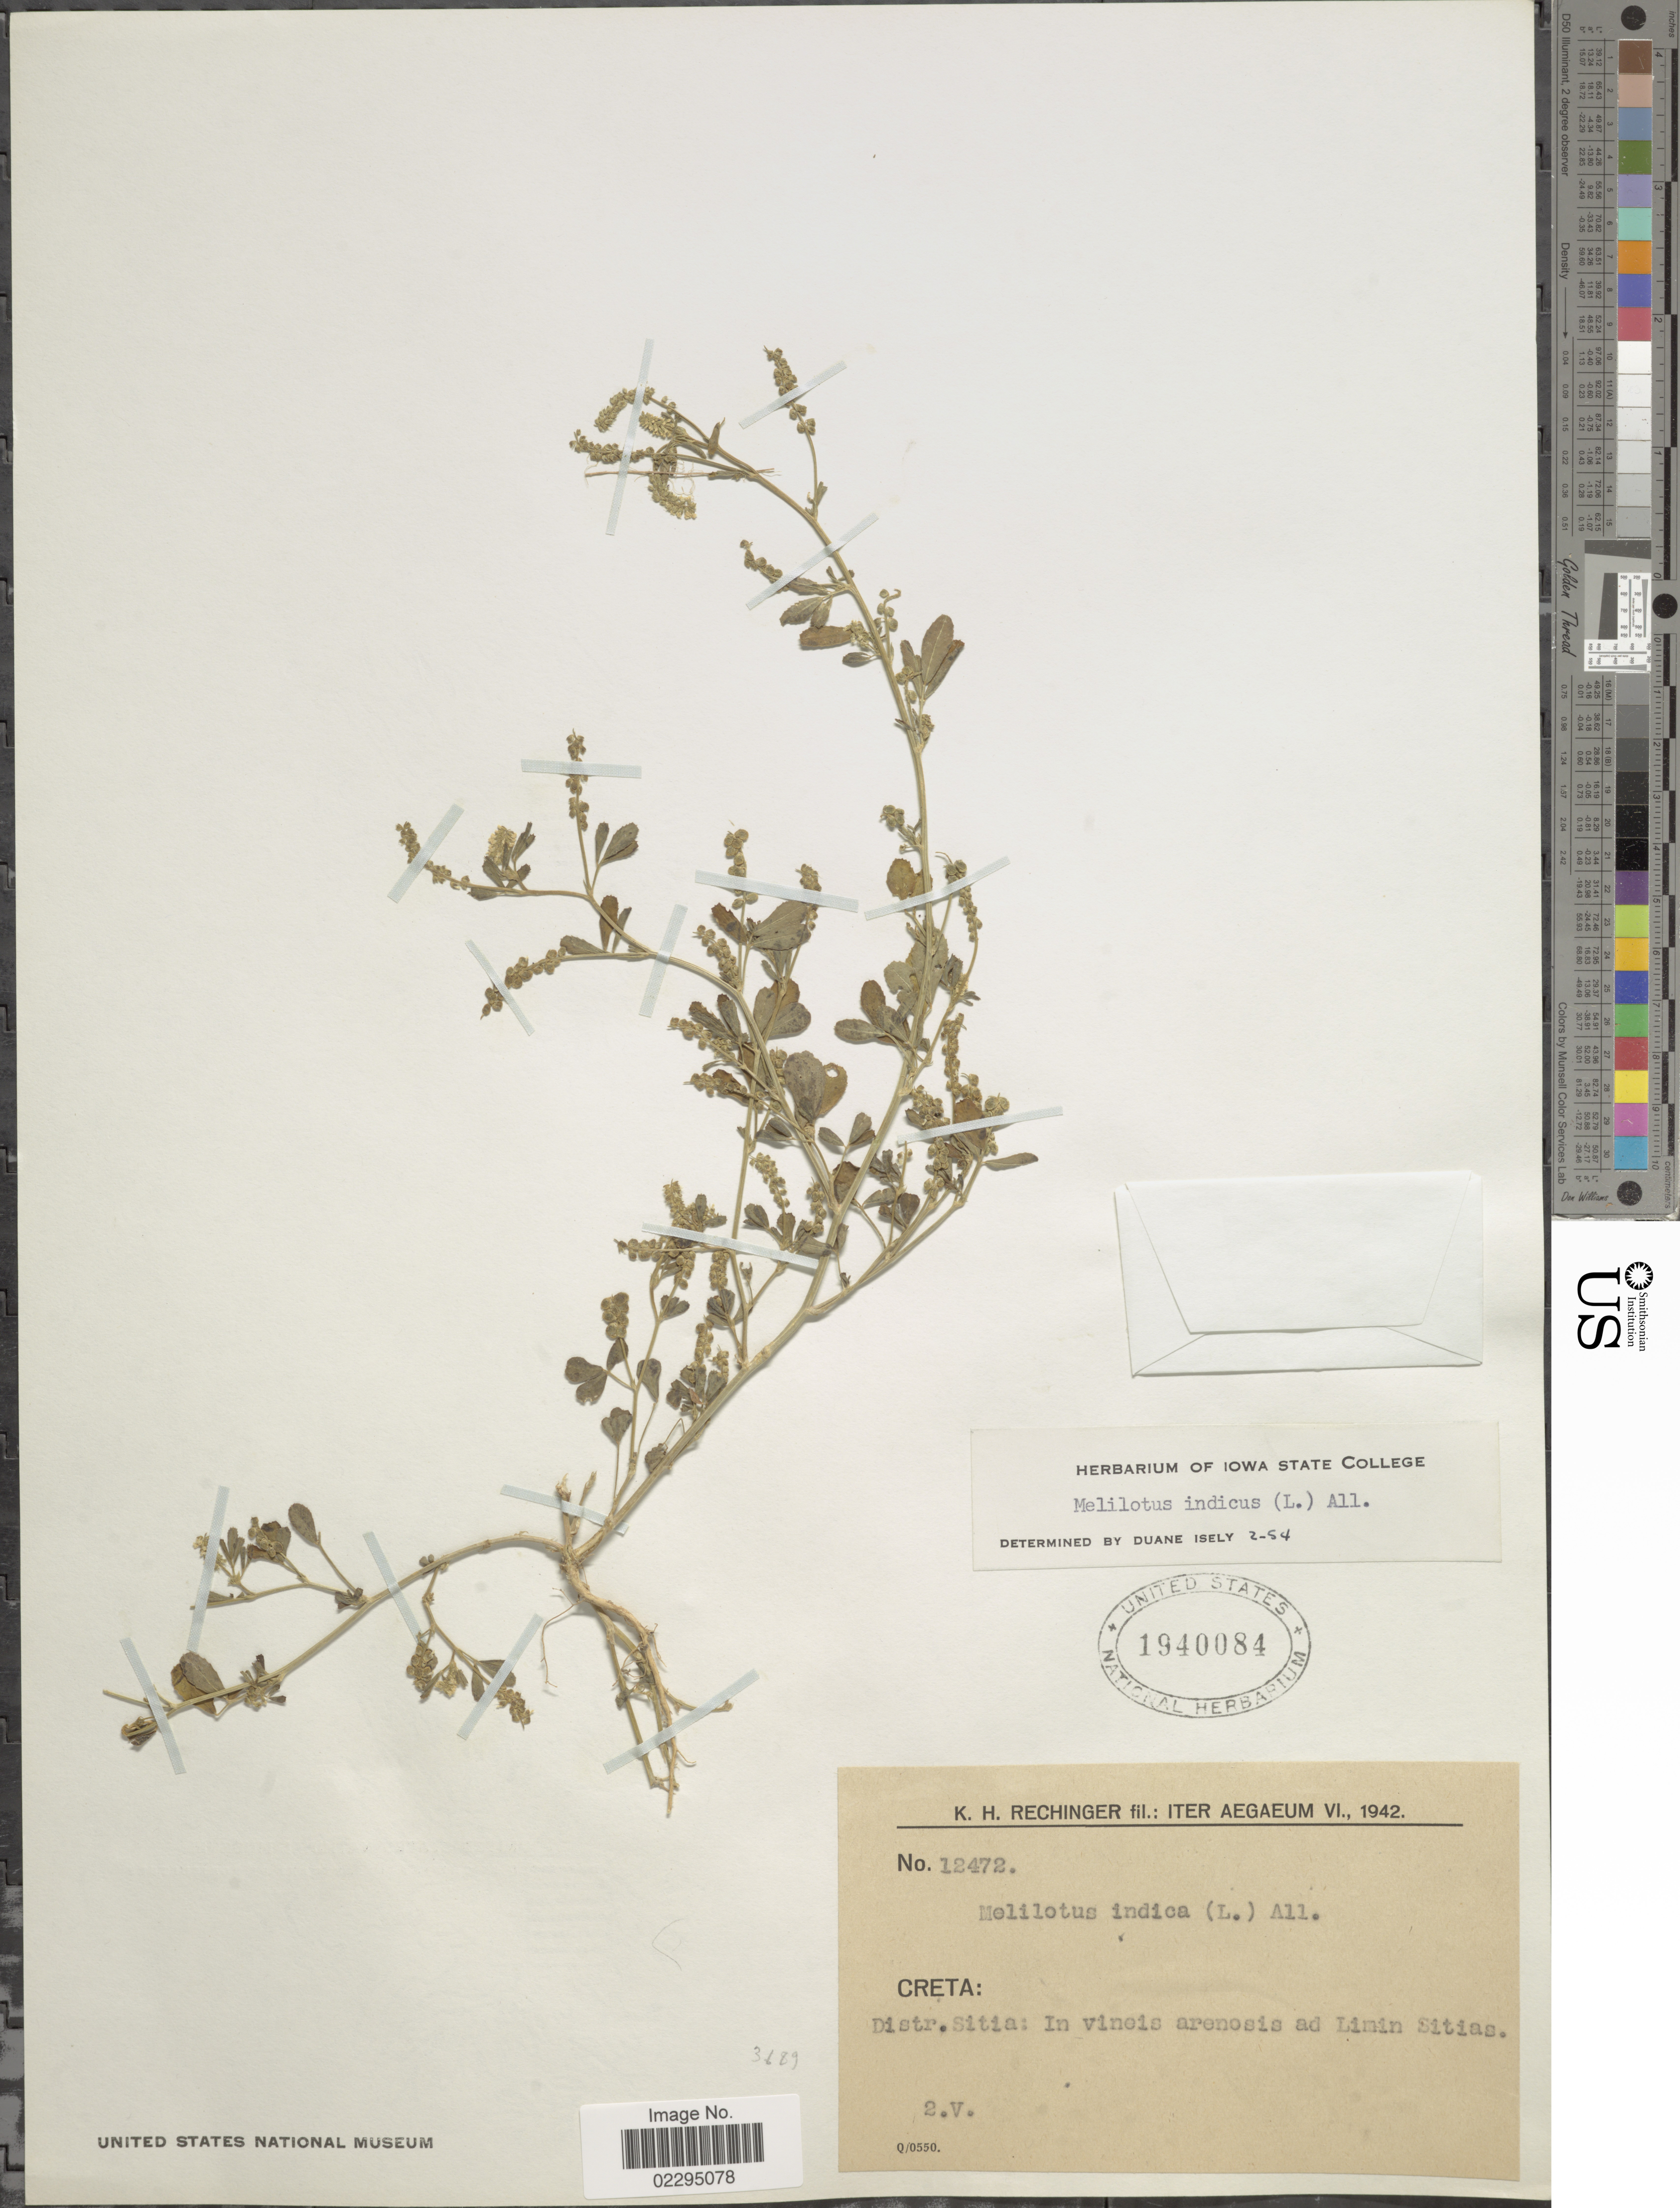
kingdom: Plantae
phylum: Tracheophyta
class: Magnoliopsida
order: Fabales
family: Fabaceae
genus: Melilotus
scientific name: Melilotus indicus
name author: (L.) All.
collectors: K. H. Rechinger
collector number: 12472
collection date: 1942-05-02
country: Greece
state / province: Crete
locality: Creta: Distr. Sitia: in vineis arenosis ad limin Sitias.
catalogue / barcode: US 1940084